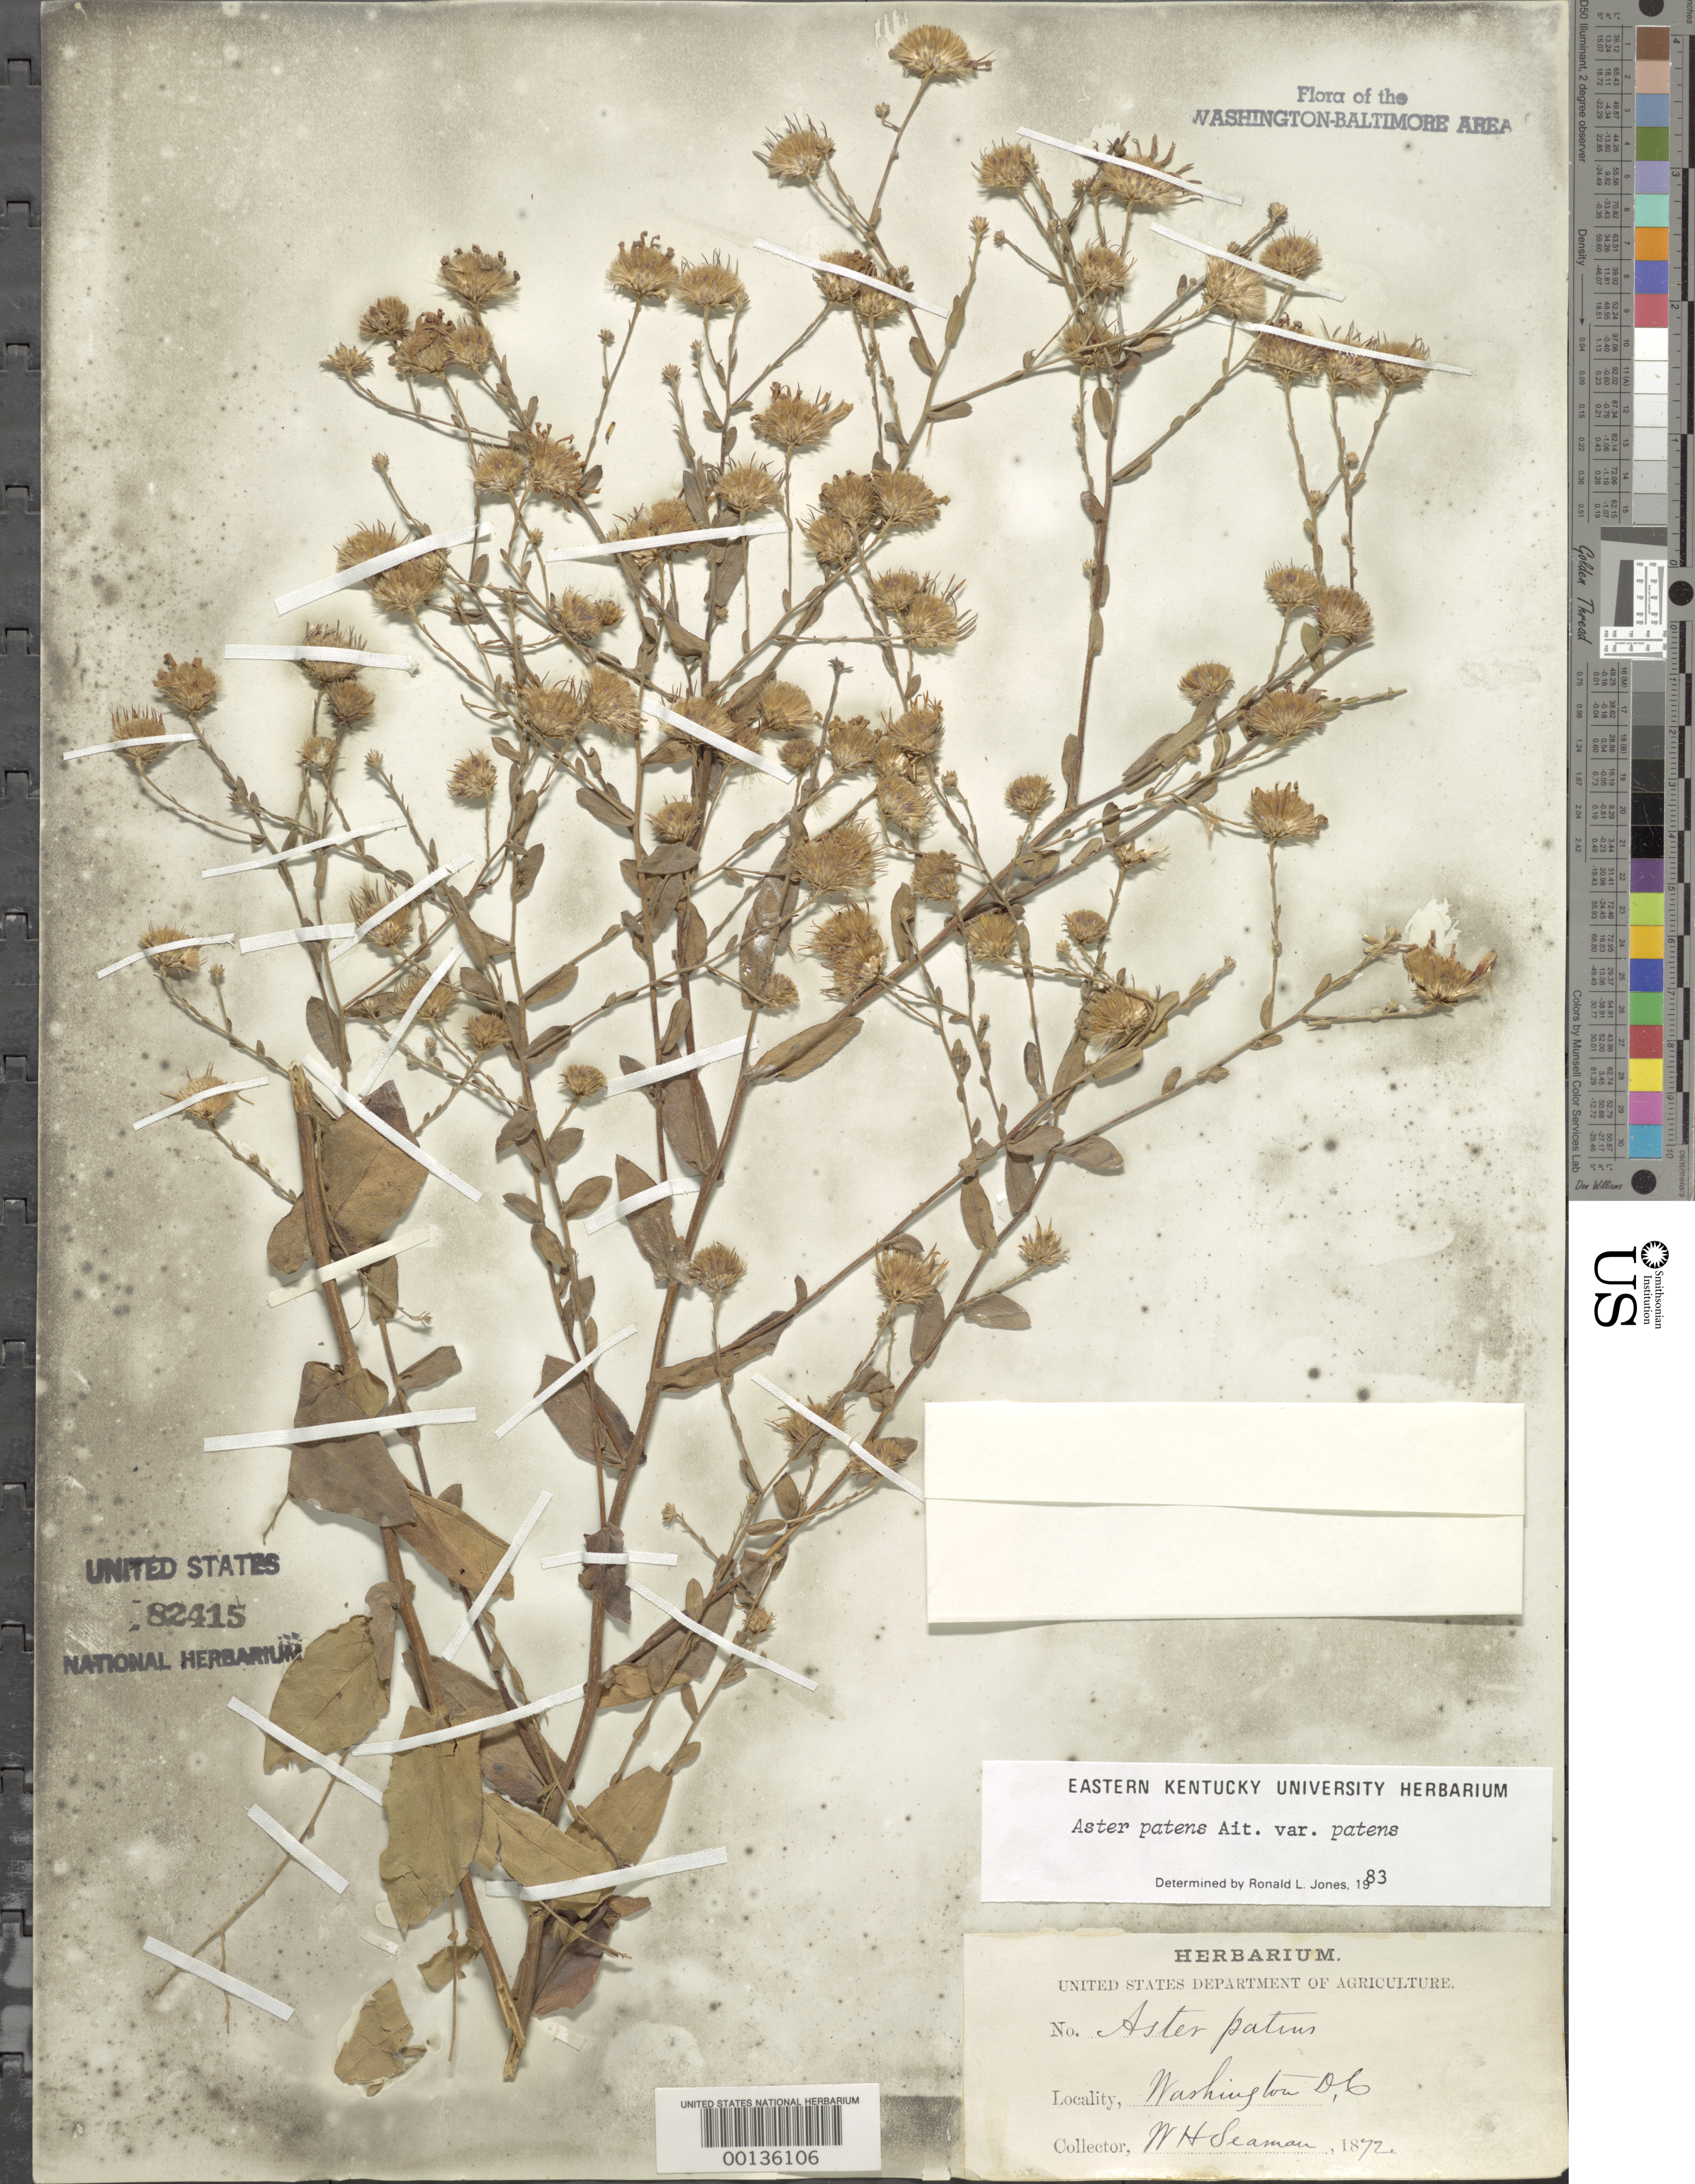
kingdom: Plantae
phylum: Tracheophyta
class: Magnoliopsida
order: Asterales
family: Asteraceae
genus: Symphyotrichum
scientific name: Symphyotrichum patens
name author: (Aiton) G.L. Nesom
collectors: W. Seaman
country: United States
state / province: District of Columbia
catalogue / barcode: US 82415